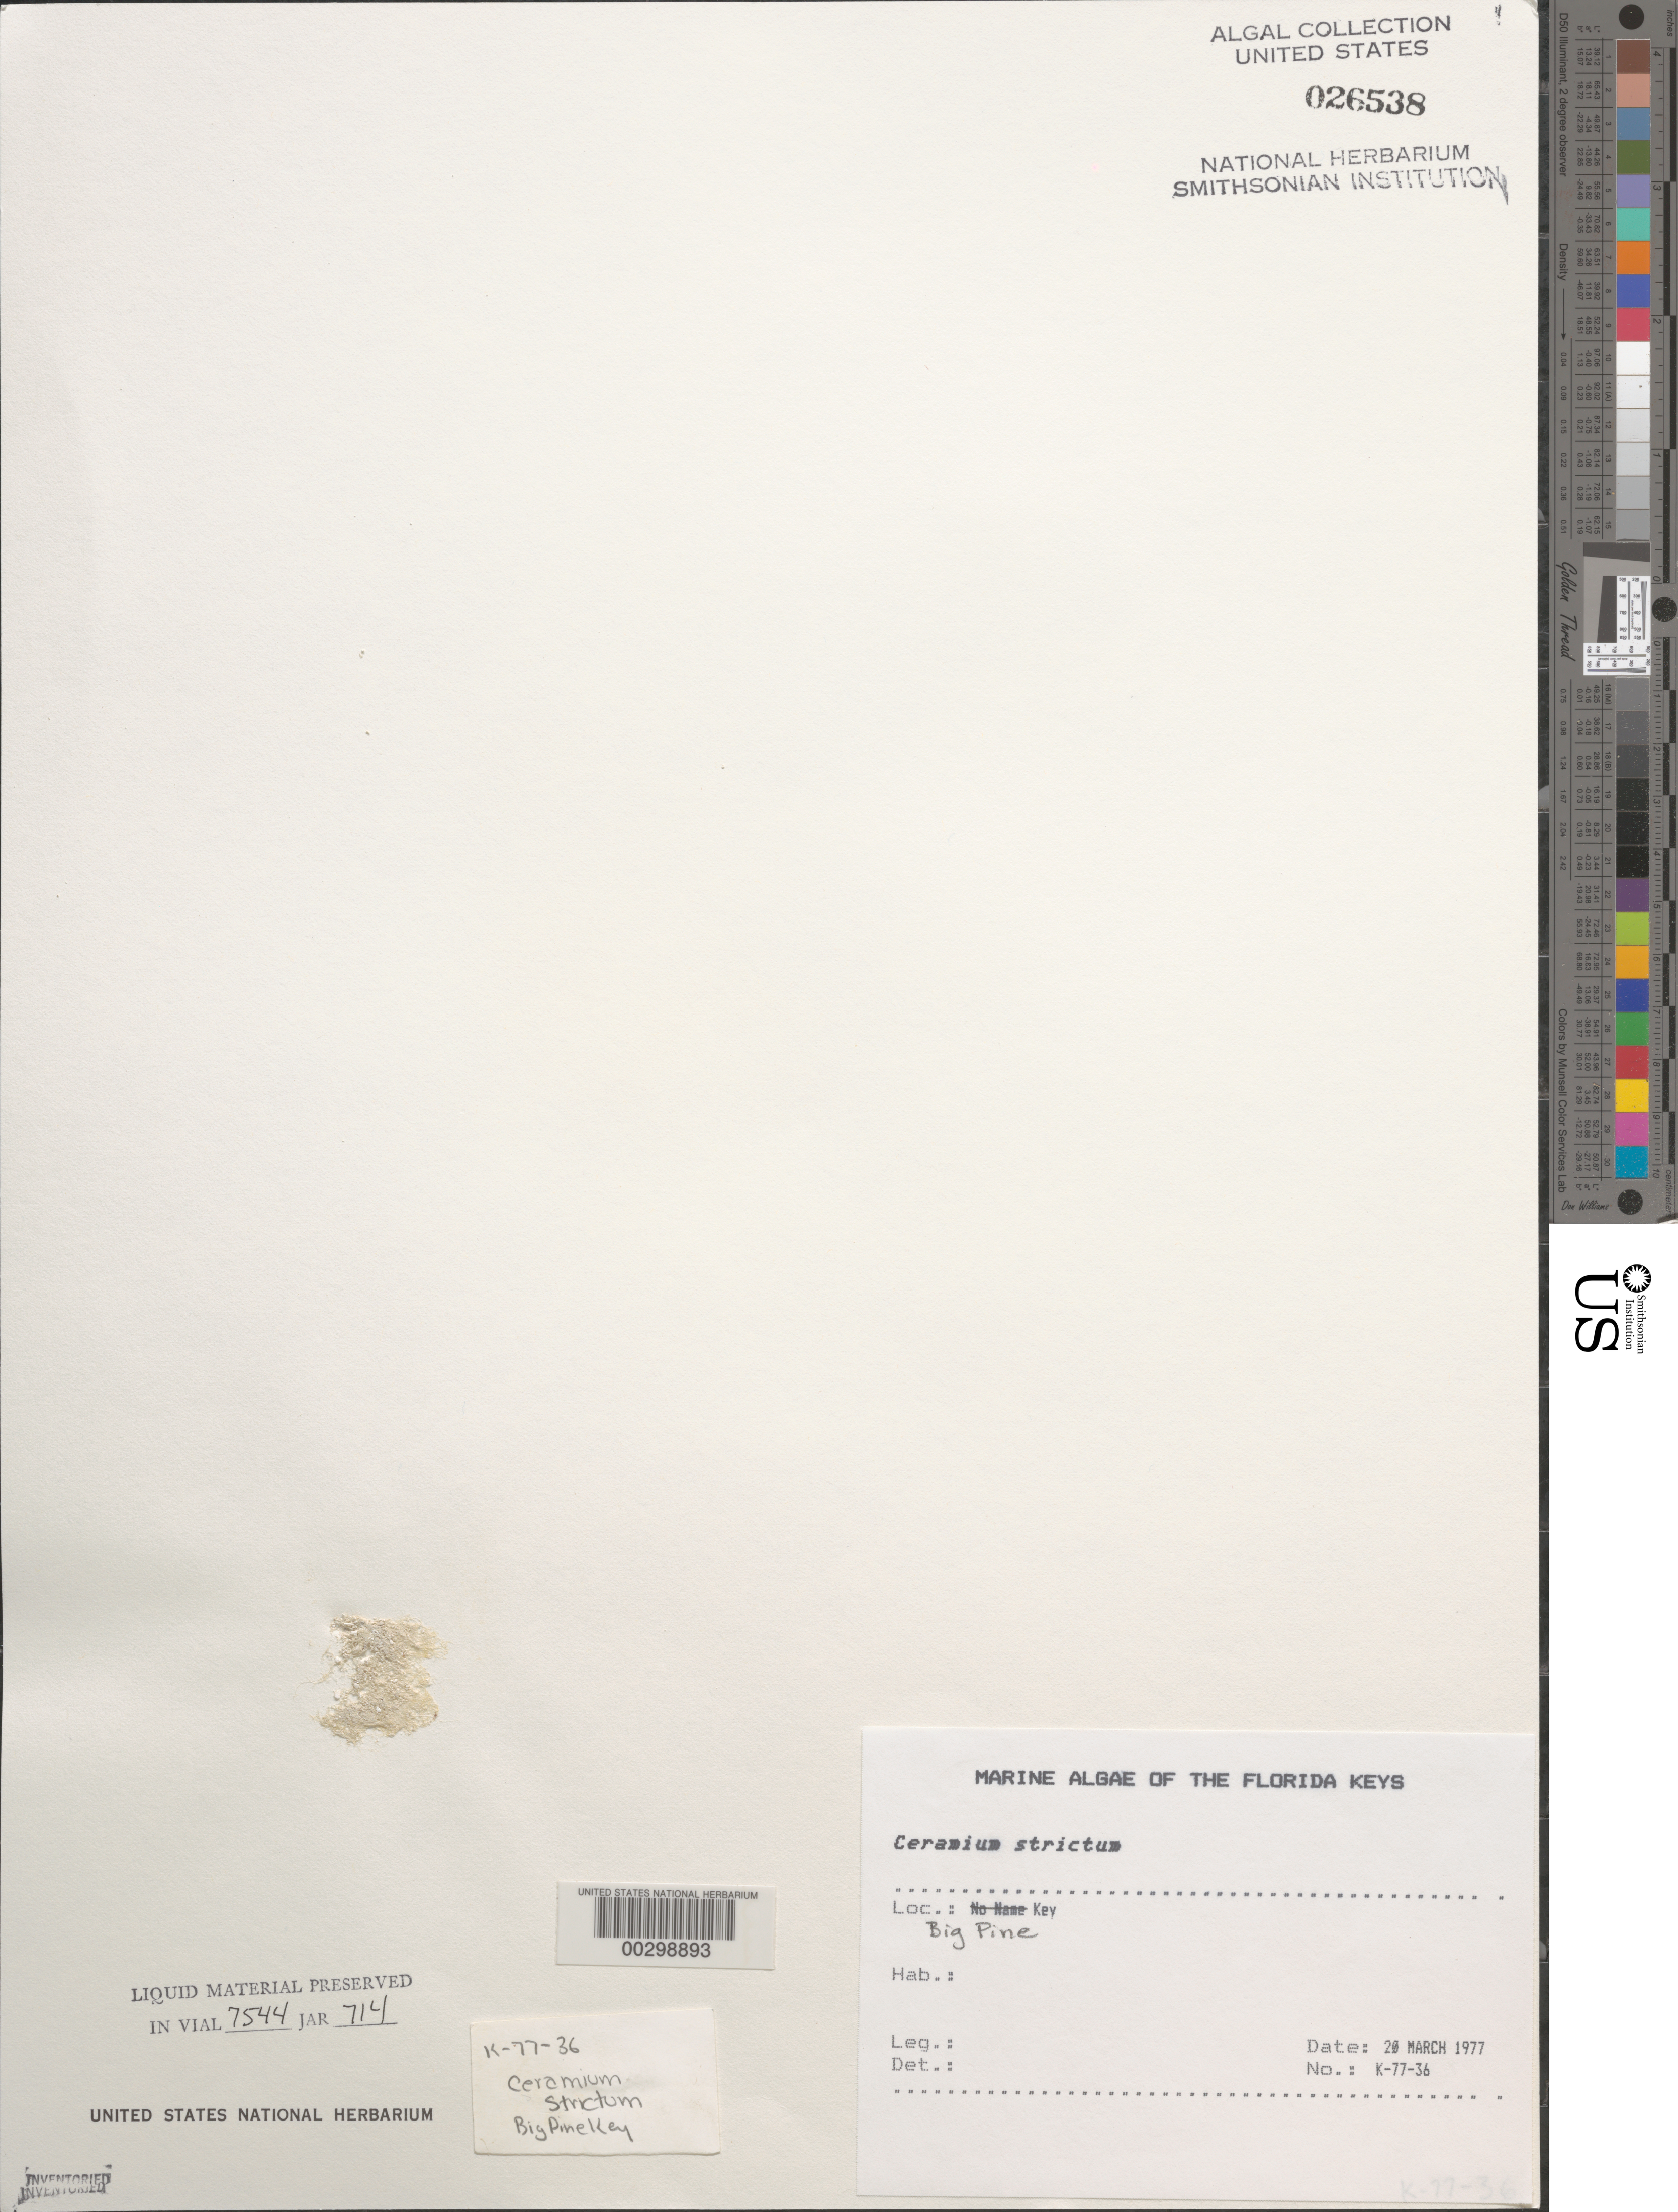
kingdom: Plantae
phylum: Rhodophyta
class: Florideophyceae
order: Ceramiales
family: Ceramiaceae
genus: Ceramium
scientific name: Ceramium strictum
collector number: K-77-36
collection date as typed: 20 Mar 1977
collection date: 1977-03-20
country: United States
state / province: Florida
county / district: Monroe County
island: Big Pine Key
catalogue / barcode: US 26538